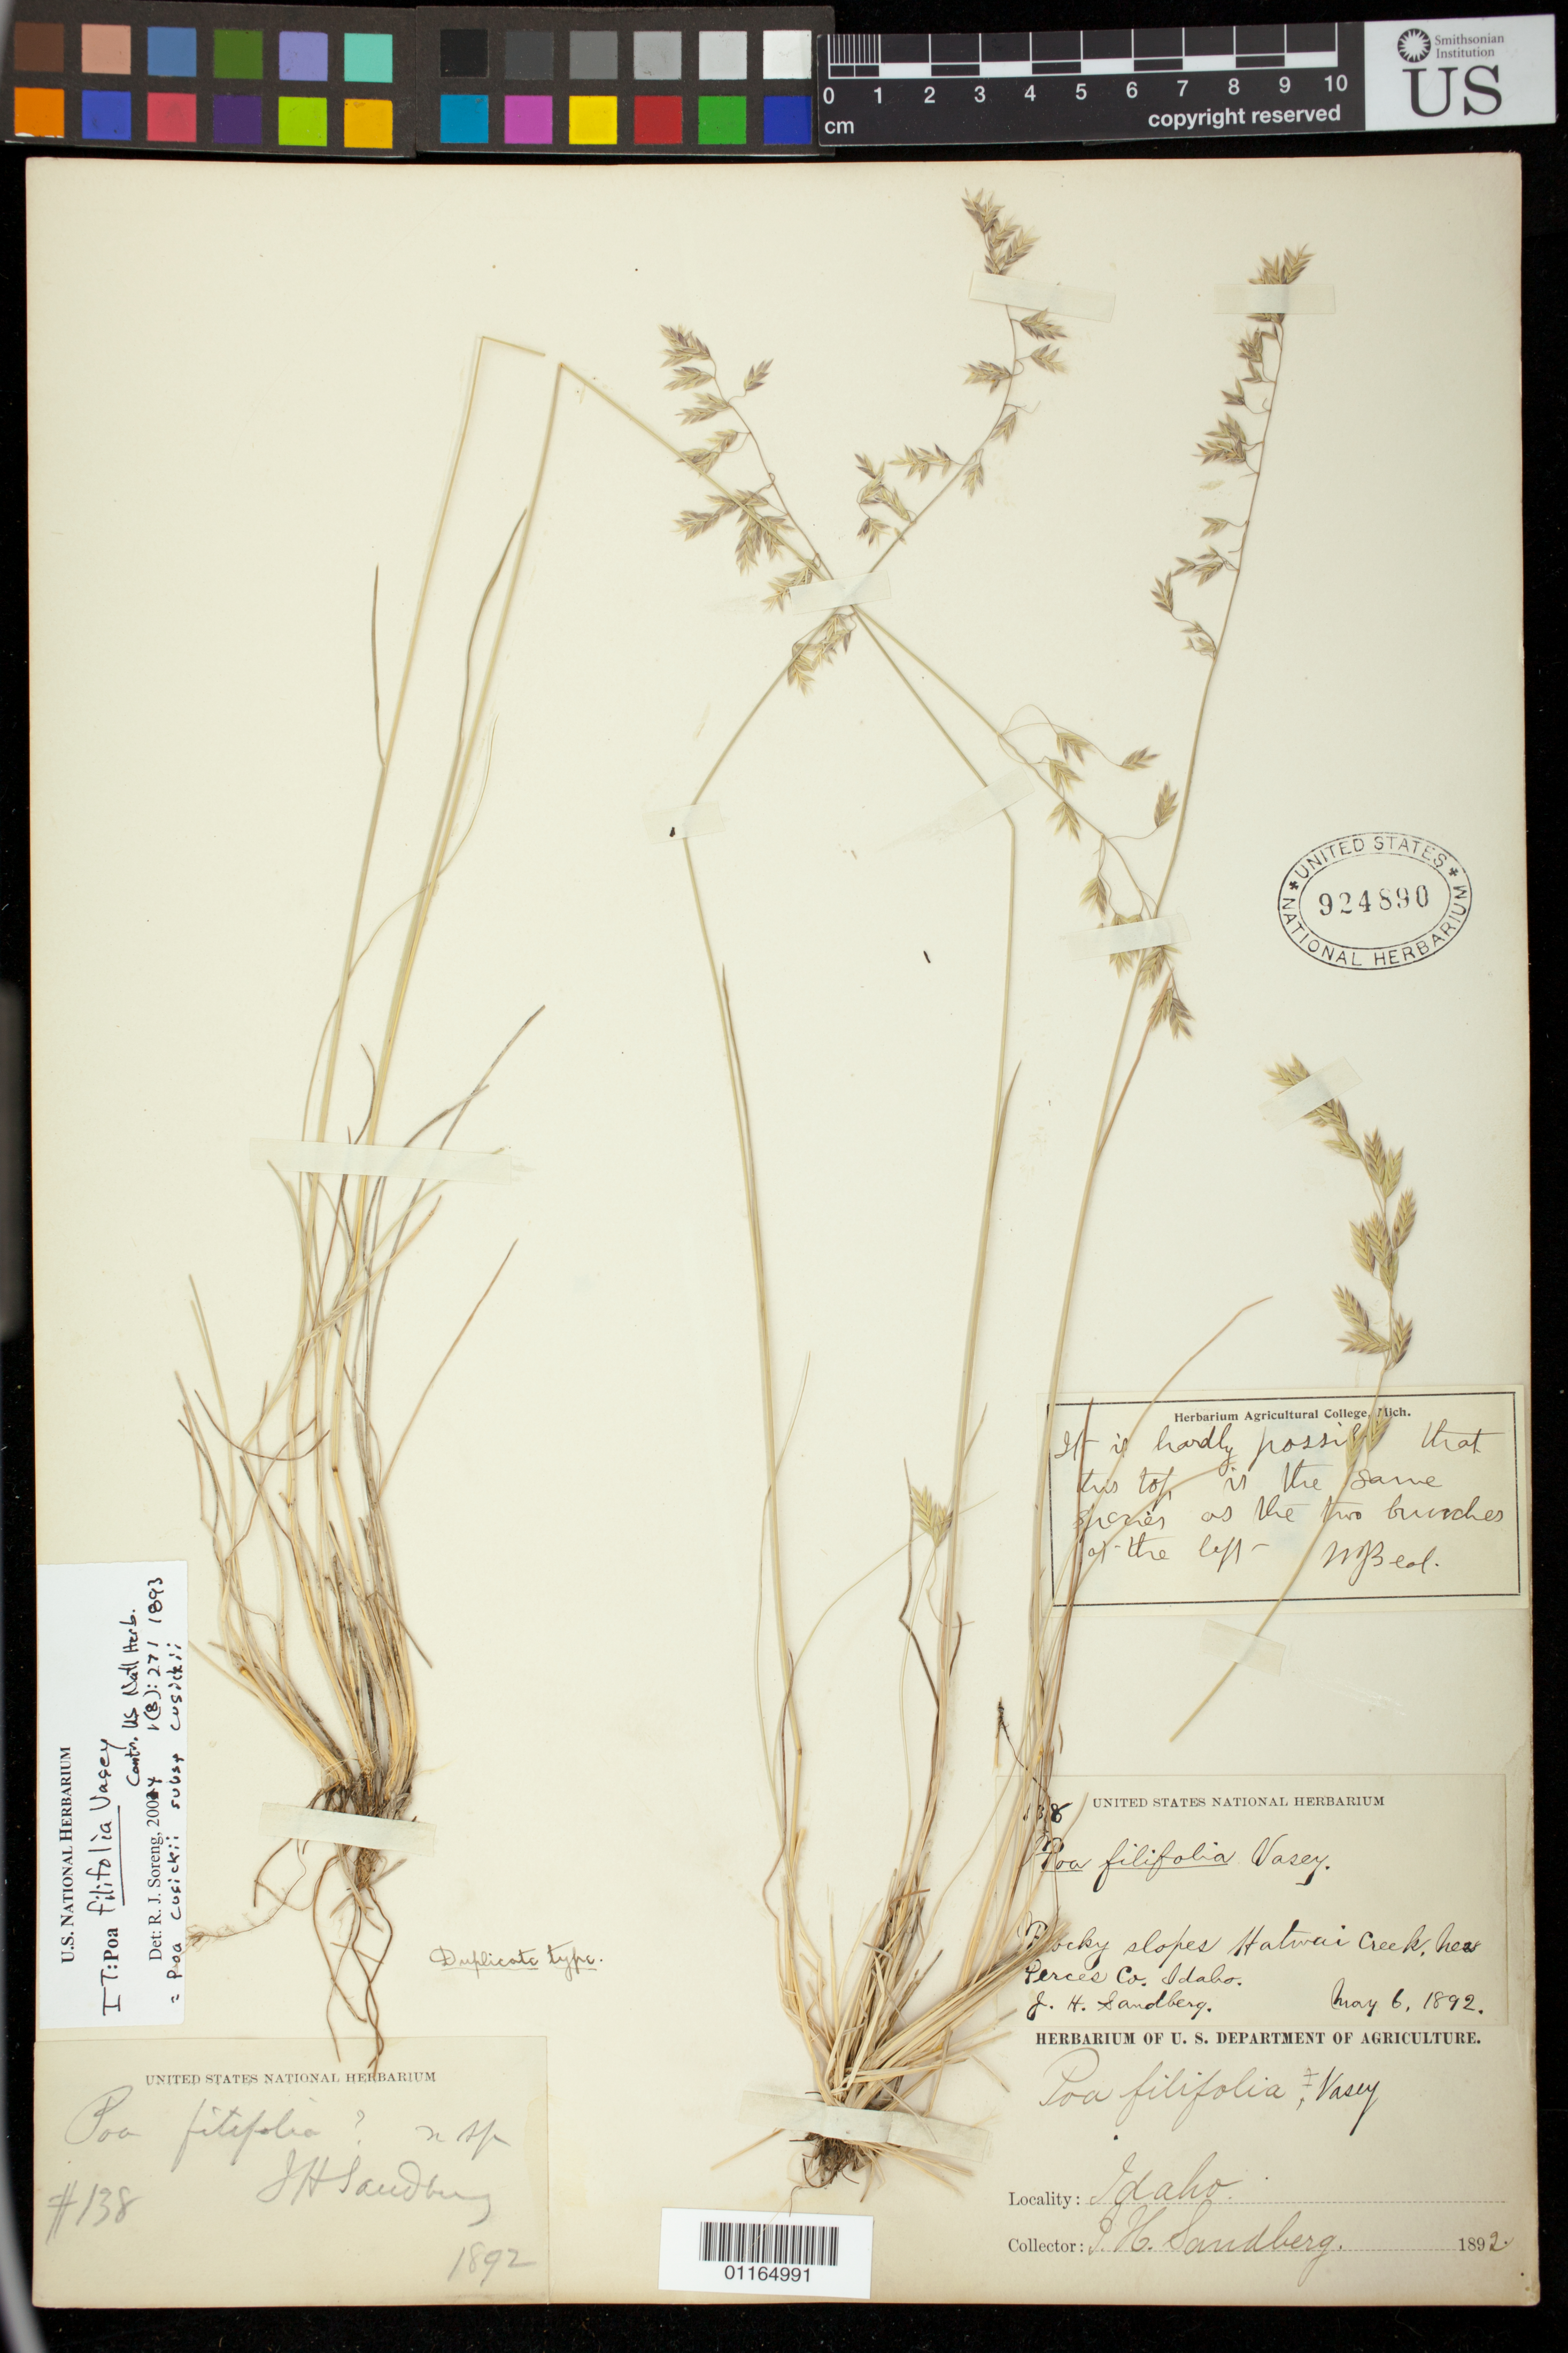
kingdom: Plantae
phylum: Tracheophyta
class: Liliopsida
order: Poales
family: Poaceae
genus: Poa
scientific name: Poa filifolia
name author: Vasey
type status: Type Collection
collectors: J. H. Sandberg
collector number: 138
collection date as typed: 06 May 1892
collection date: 1892-05-06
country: United States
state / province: Idaho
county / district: Nez Perce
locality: Rocky slopes, Hatwai Creek, Nez Perces Co., Idaho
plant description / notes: Protologue, "Type specimen collected by J.H. Sandberg on rocky banks of Hatwai Creek, Nez Perces County, Idaho, in 1892 (No. 138)...." US has 3 sheets apparently matching this citation (all annotated by Vasey?) although there is some confusion as to the date among the labels. This specimen (USNH 925890) annotated by Soreng (204) as "isotype"; USNH 556823 was cited by sheet number as "holotype" by Soreng (1991, Syst. Bot. 16: 518).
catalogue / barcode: US 924890